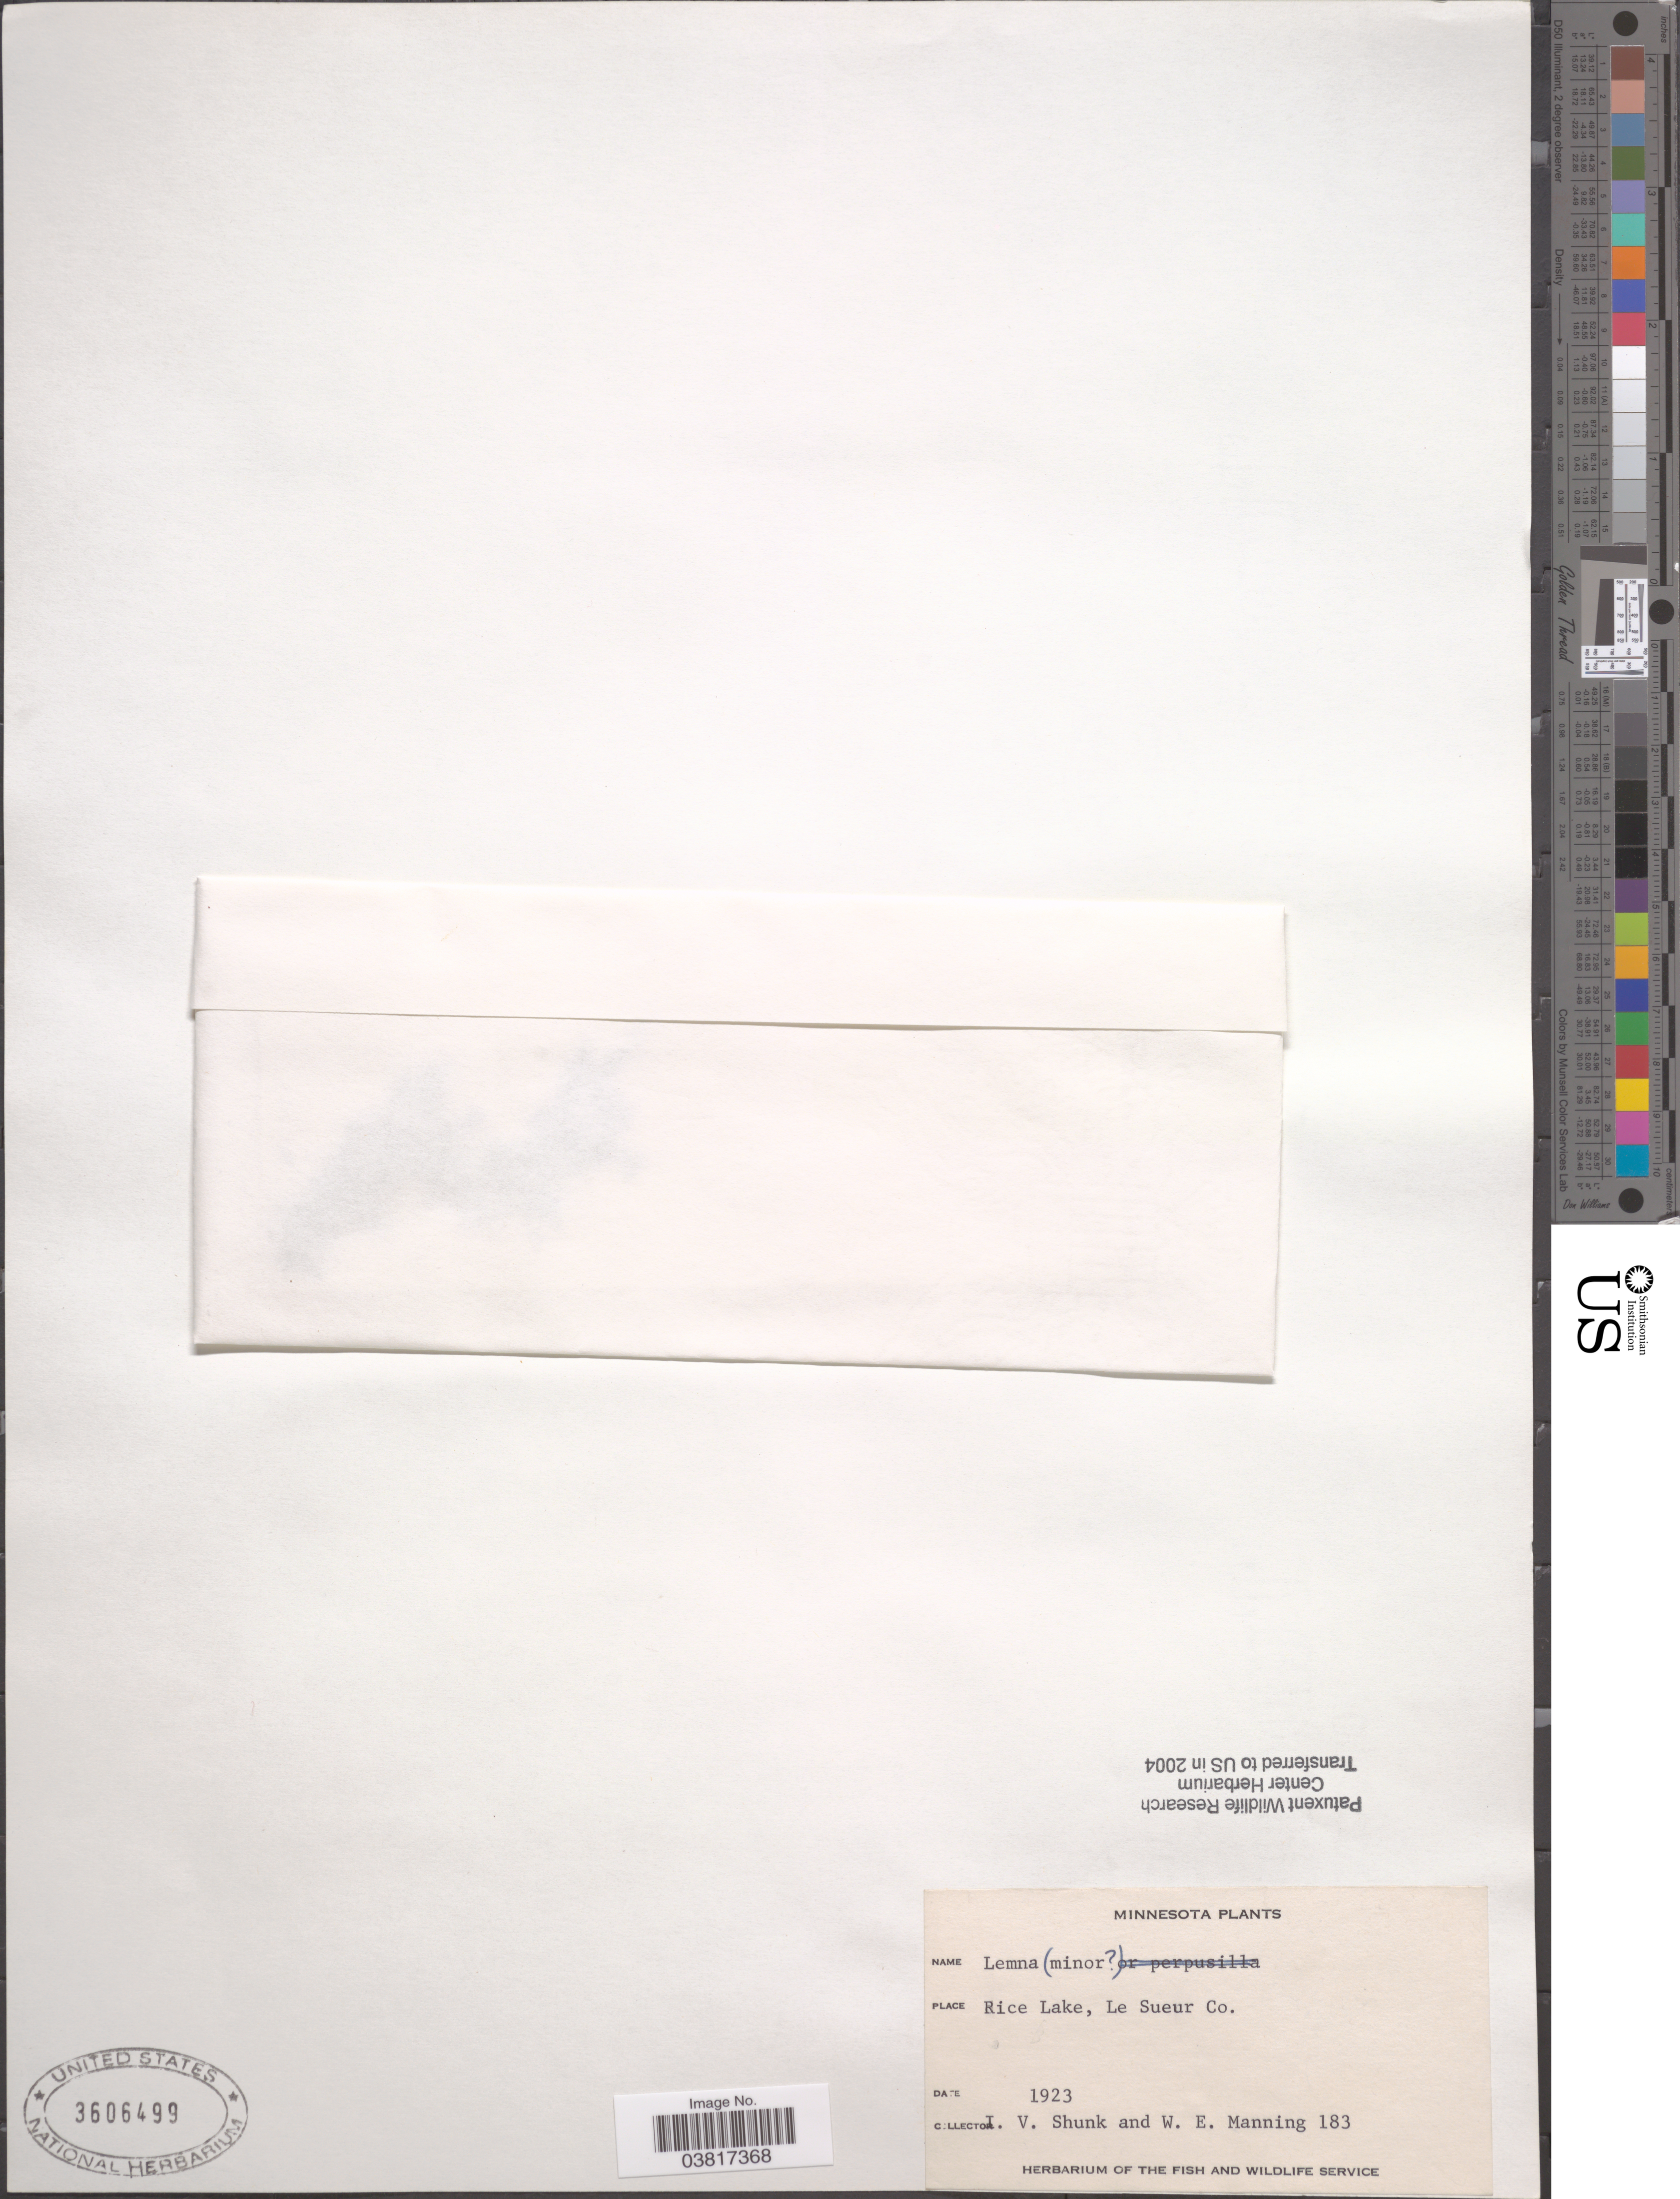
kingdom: Plantae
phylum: Tracheophyta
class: Liliopsida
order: Alismatales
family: Araceae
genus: Lemna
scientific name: Lemna minor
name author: L.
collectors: I. Shunk & W. Manning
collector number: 183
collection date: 1923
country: United States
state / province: Minnesota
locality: Rice Lake, Le Sueur Co.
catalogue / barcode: US 3606499